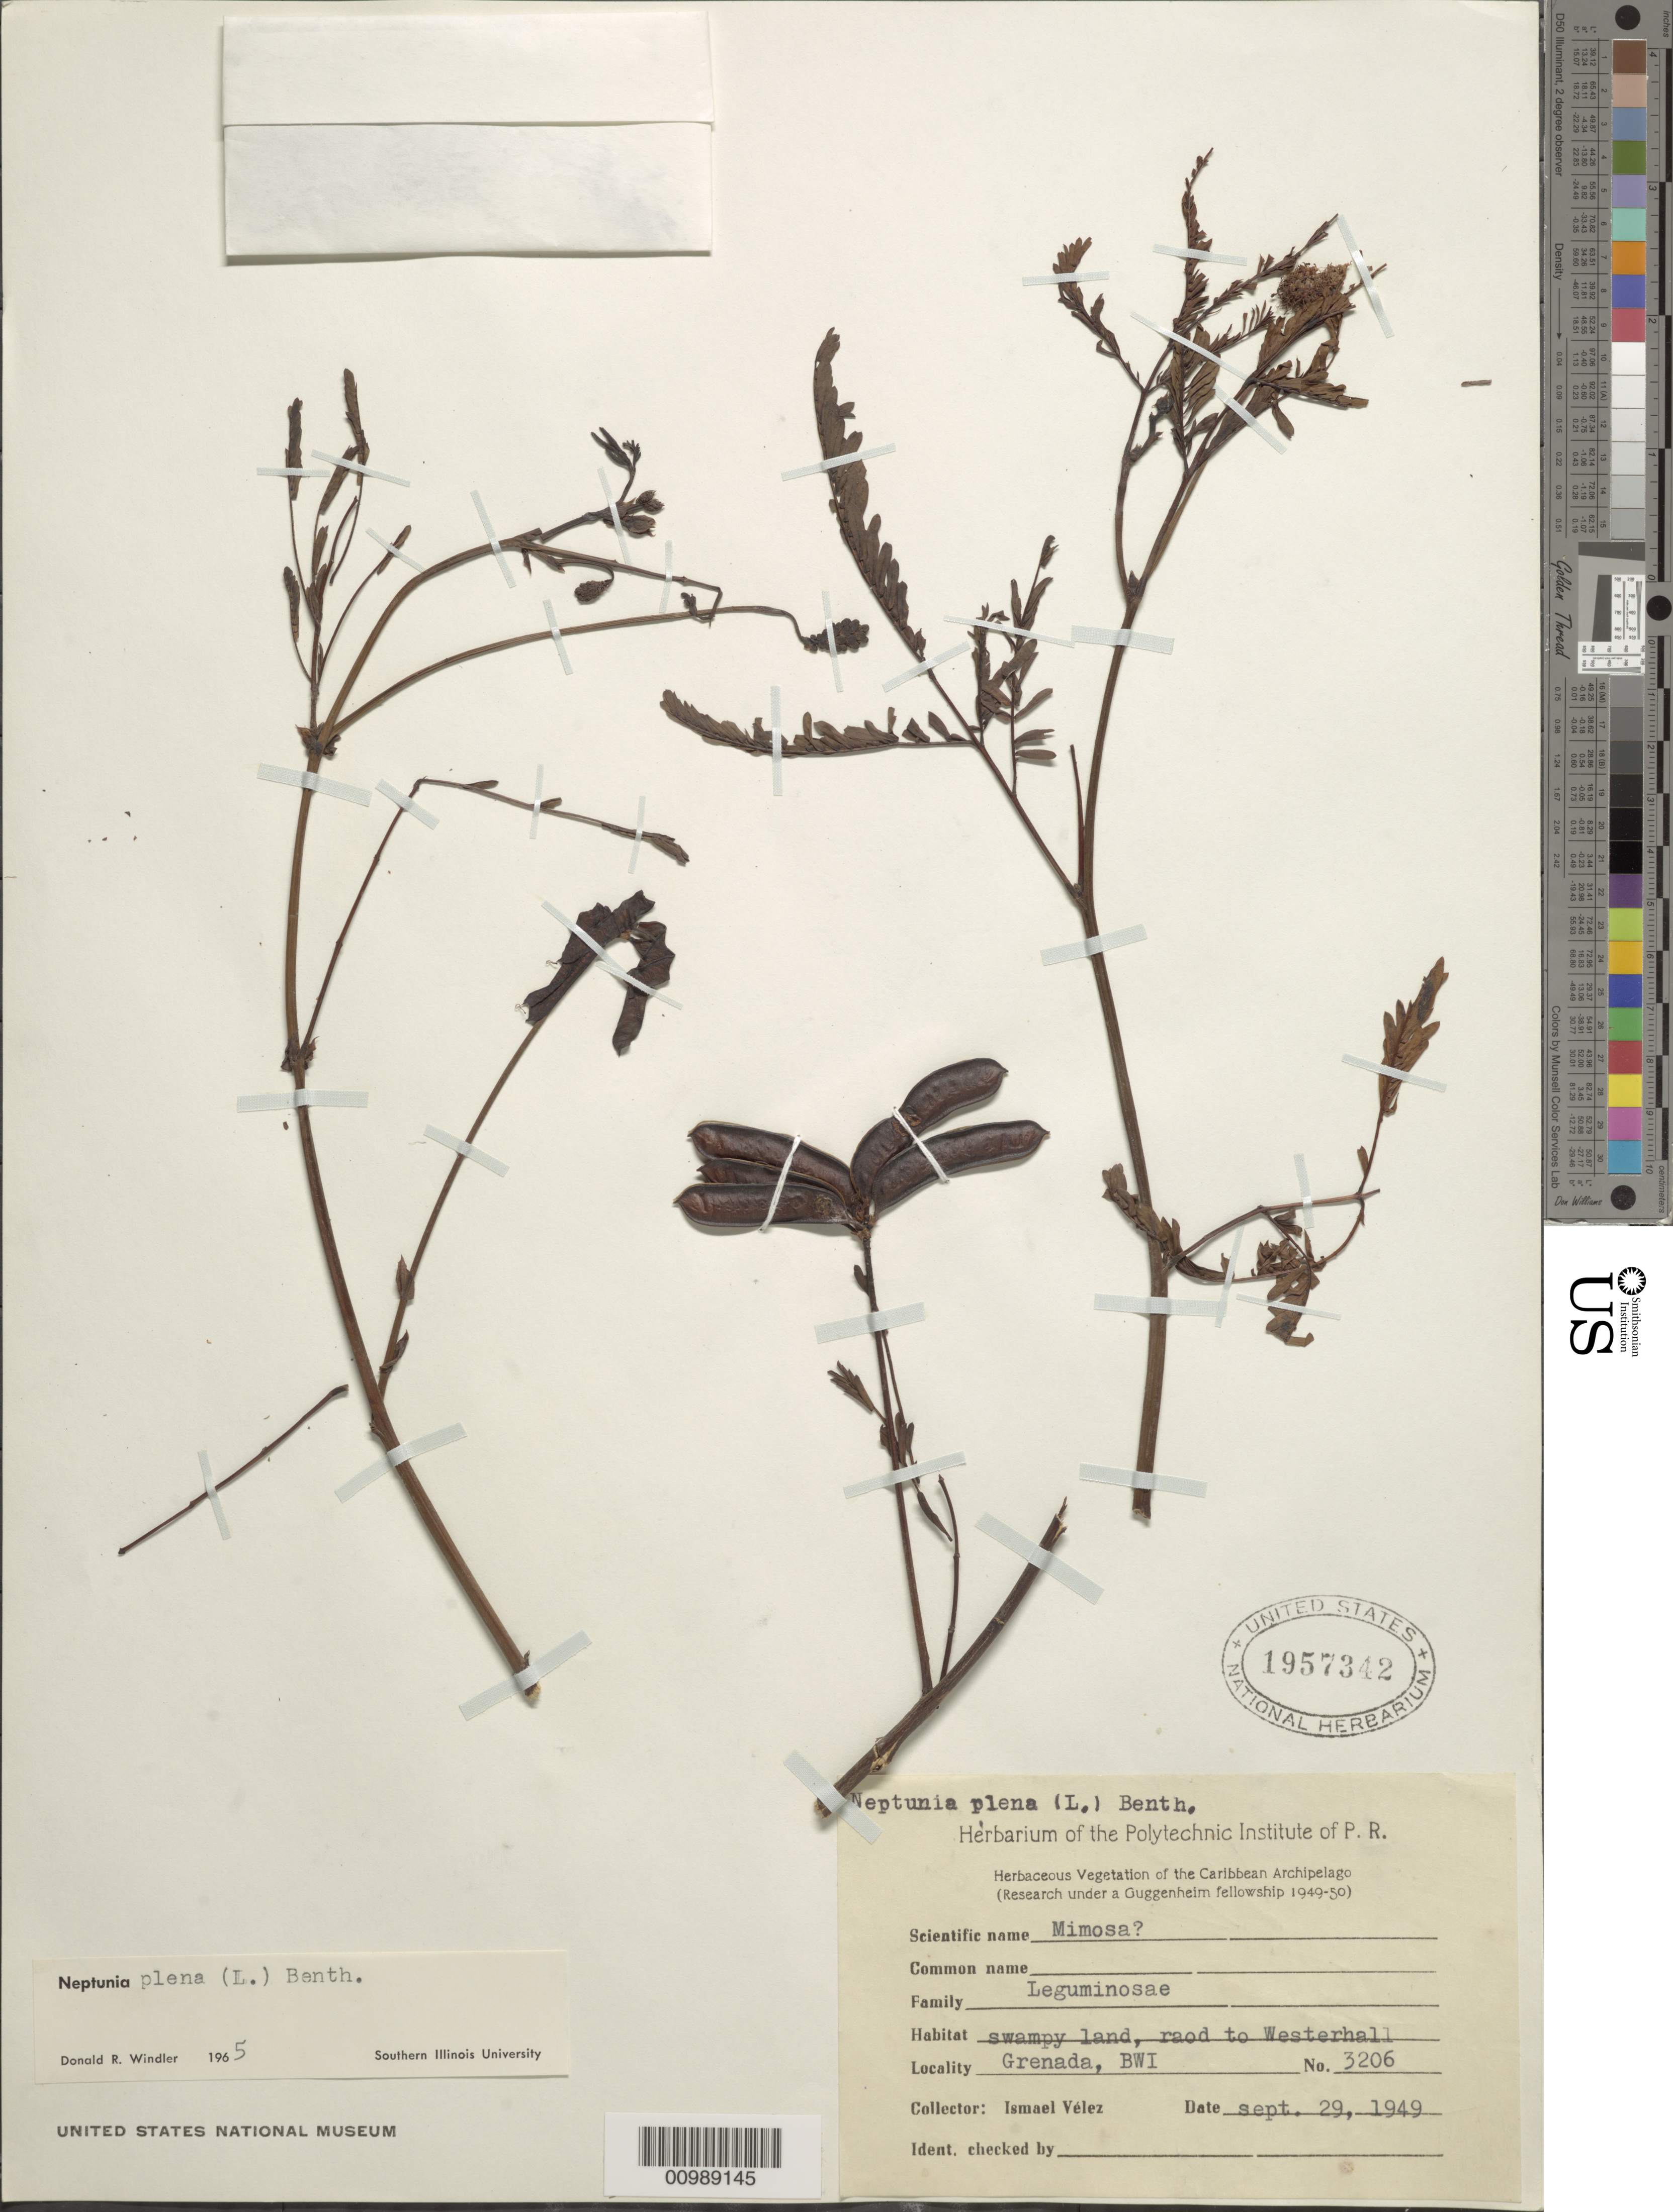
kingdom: Plantae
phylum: Tracheophyta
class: Magnoliopsida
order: Fabales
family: Fabaceae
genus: Neptunia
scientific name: Neptunia plena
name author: (L.) Benth.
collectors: I. Velez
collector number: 3206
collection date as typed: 29 Sep 1949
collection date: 1949-09-29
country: Grenada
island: Grenada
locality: Road to Westerhall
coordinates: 0 N, 0 E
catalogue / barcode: US 1957342